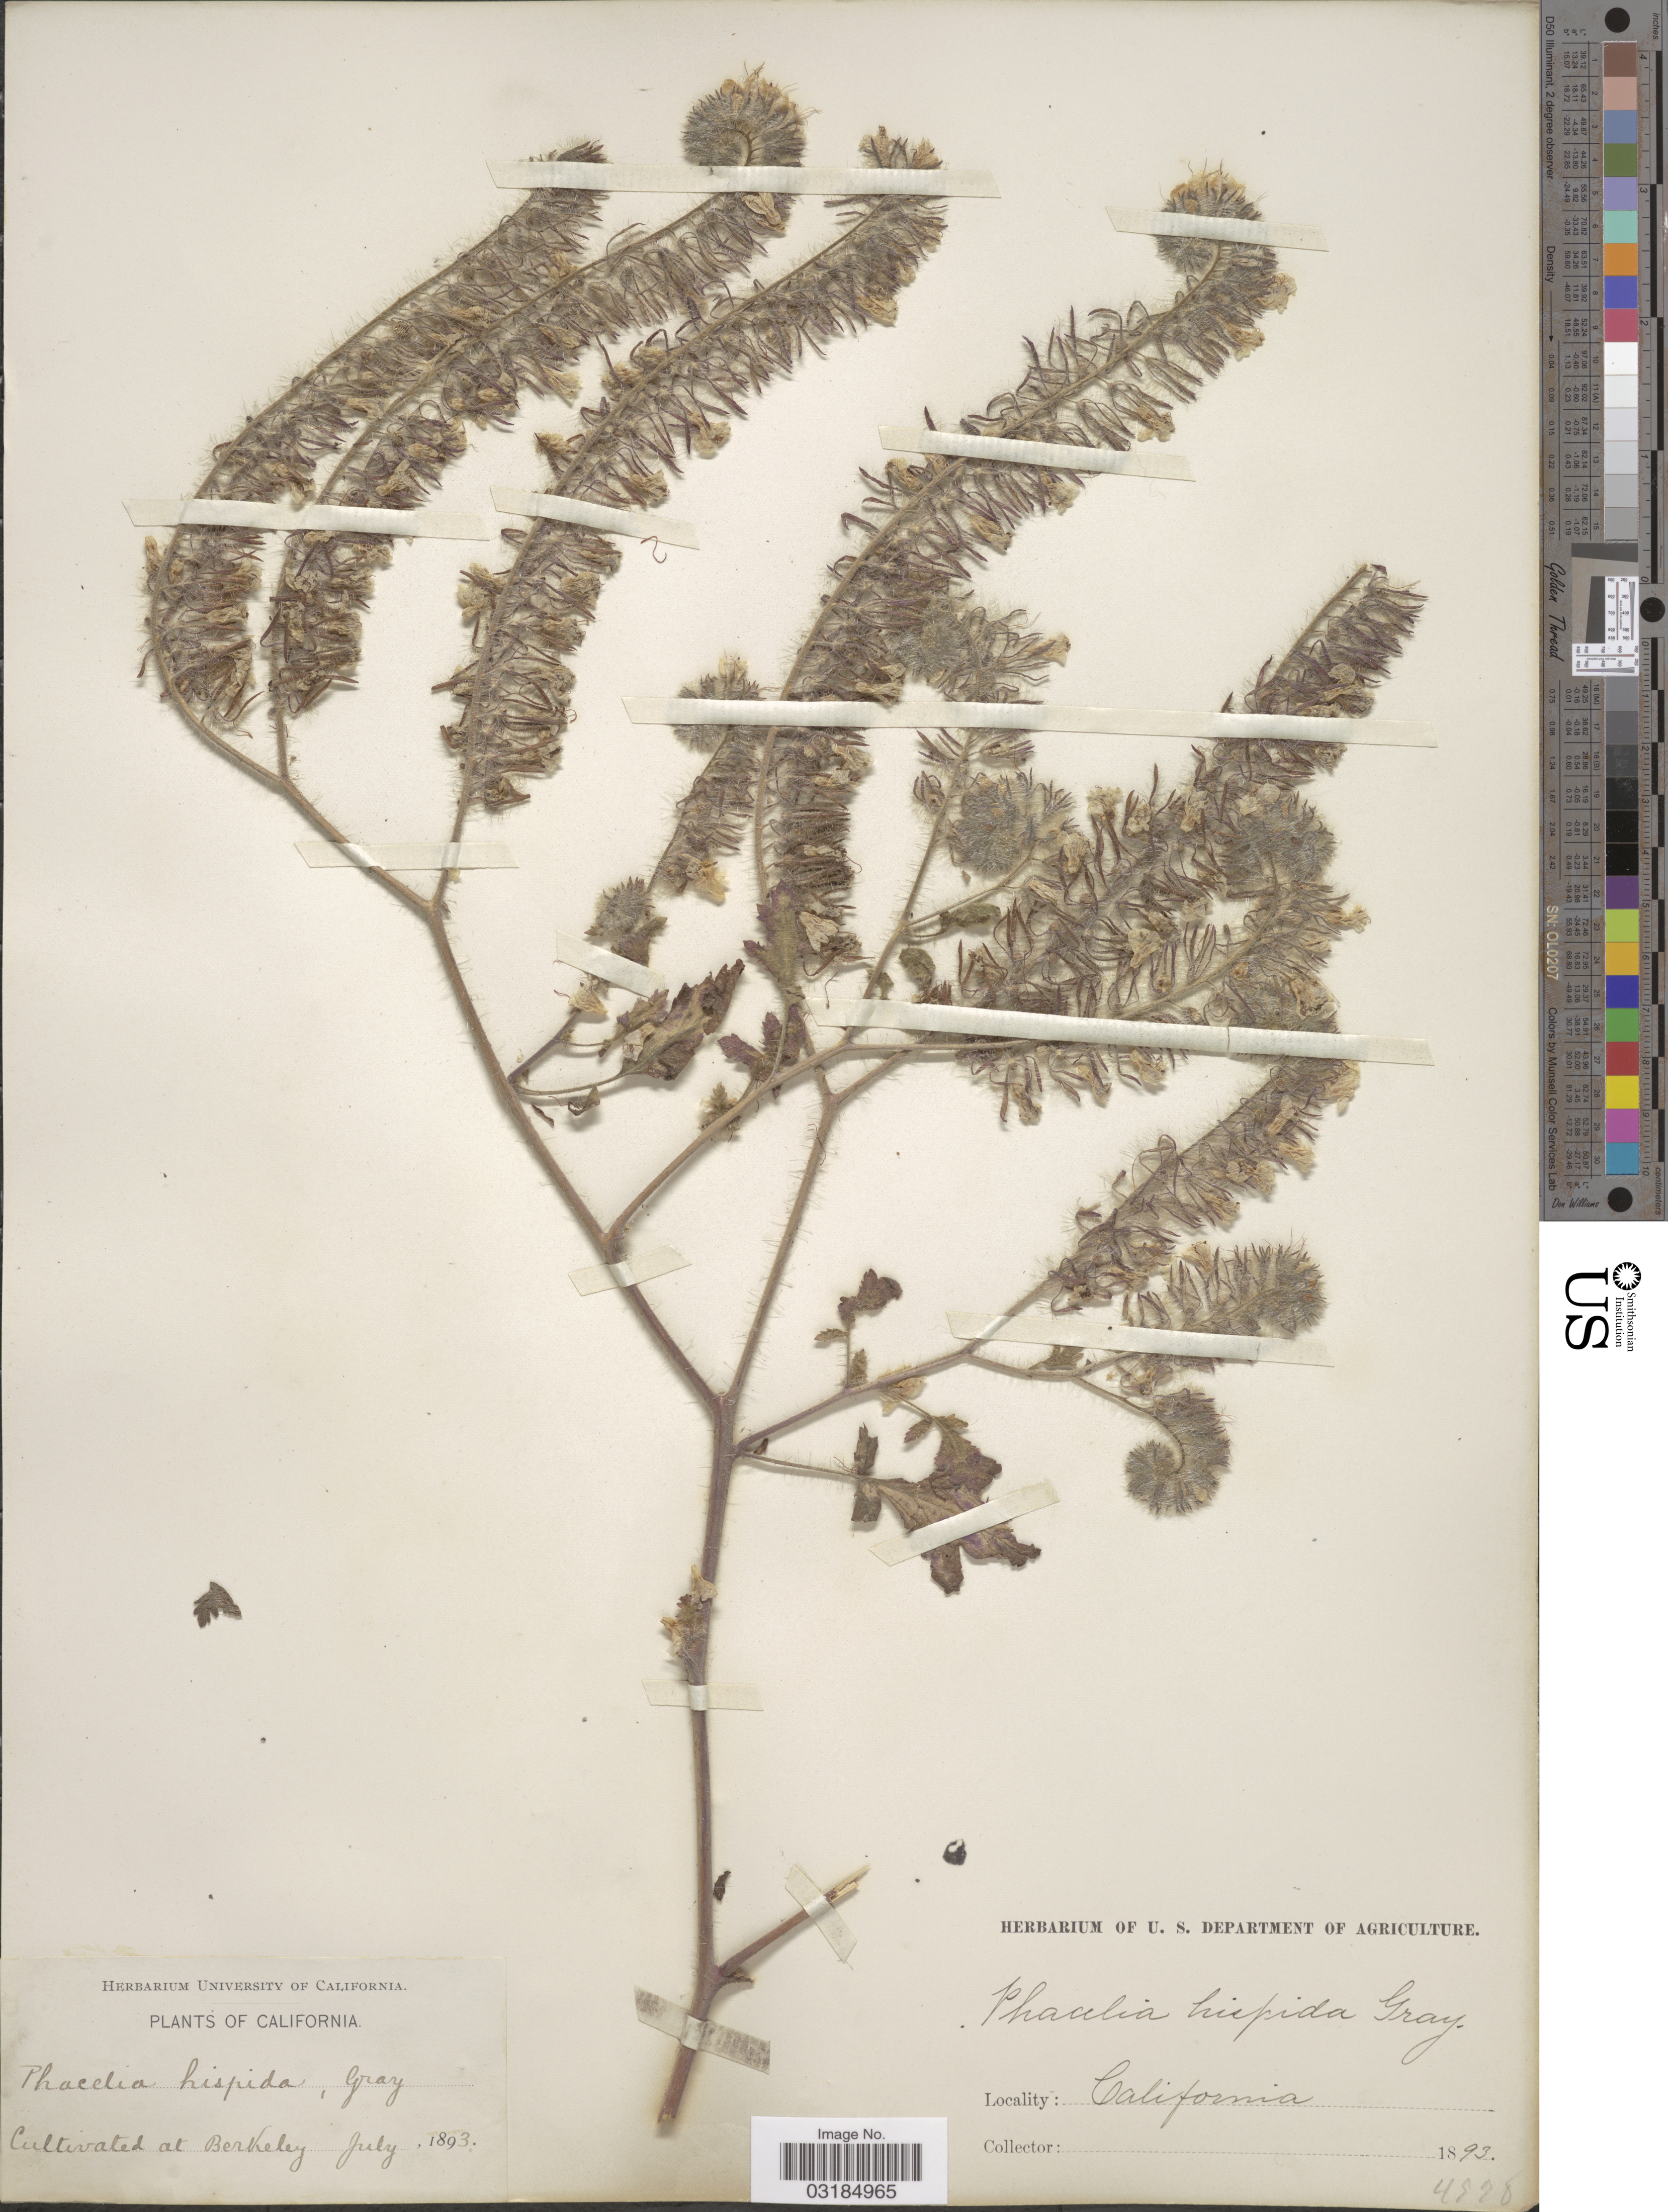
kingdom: Plantae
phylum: Tracheophyta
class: Magnoliopsida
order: Boraginales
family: Hydrophyllaceae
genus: Phacelia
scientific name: Phacelia cicutaria var. hispida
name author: (A. Gray) J.T. Howell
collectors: ex herb. Univ. of California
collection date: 1893-07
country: United States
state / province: California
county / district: Alameda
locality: Berkeley.